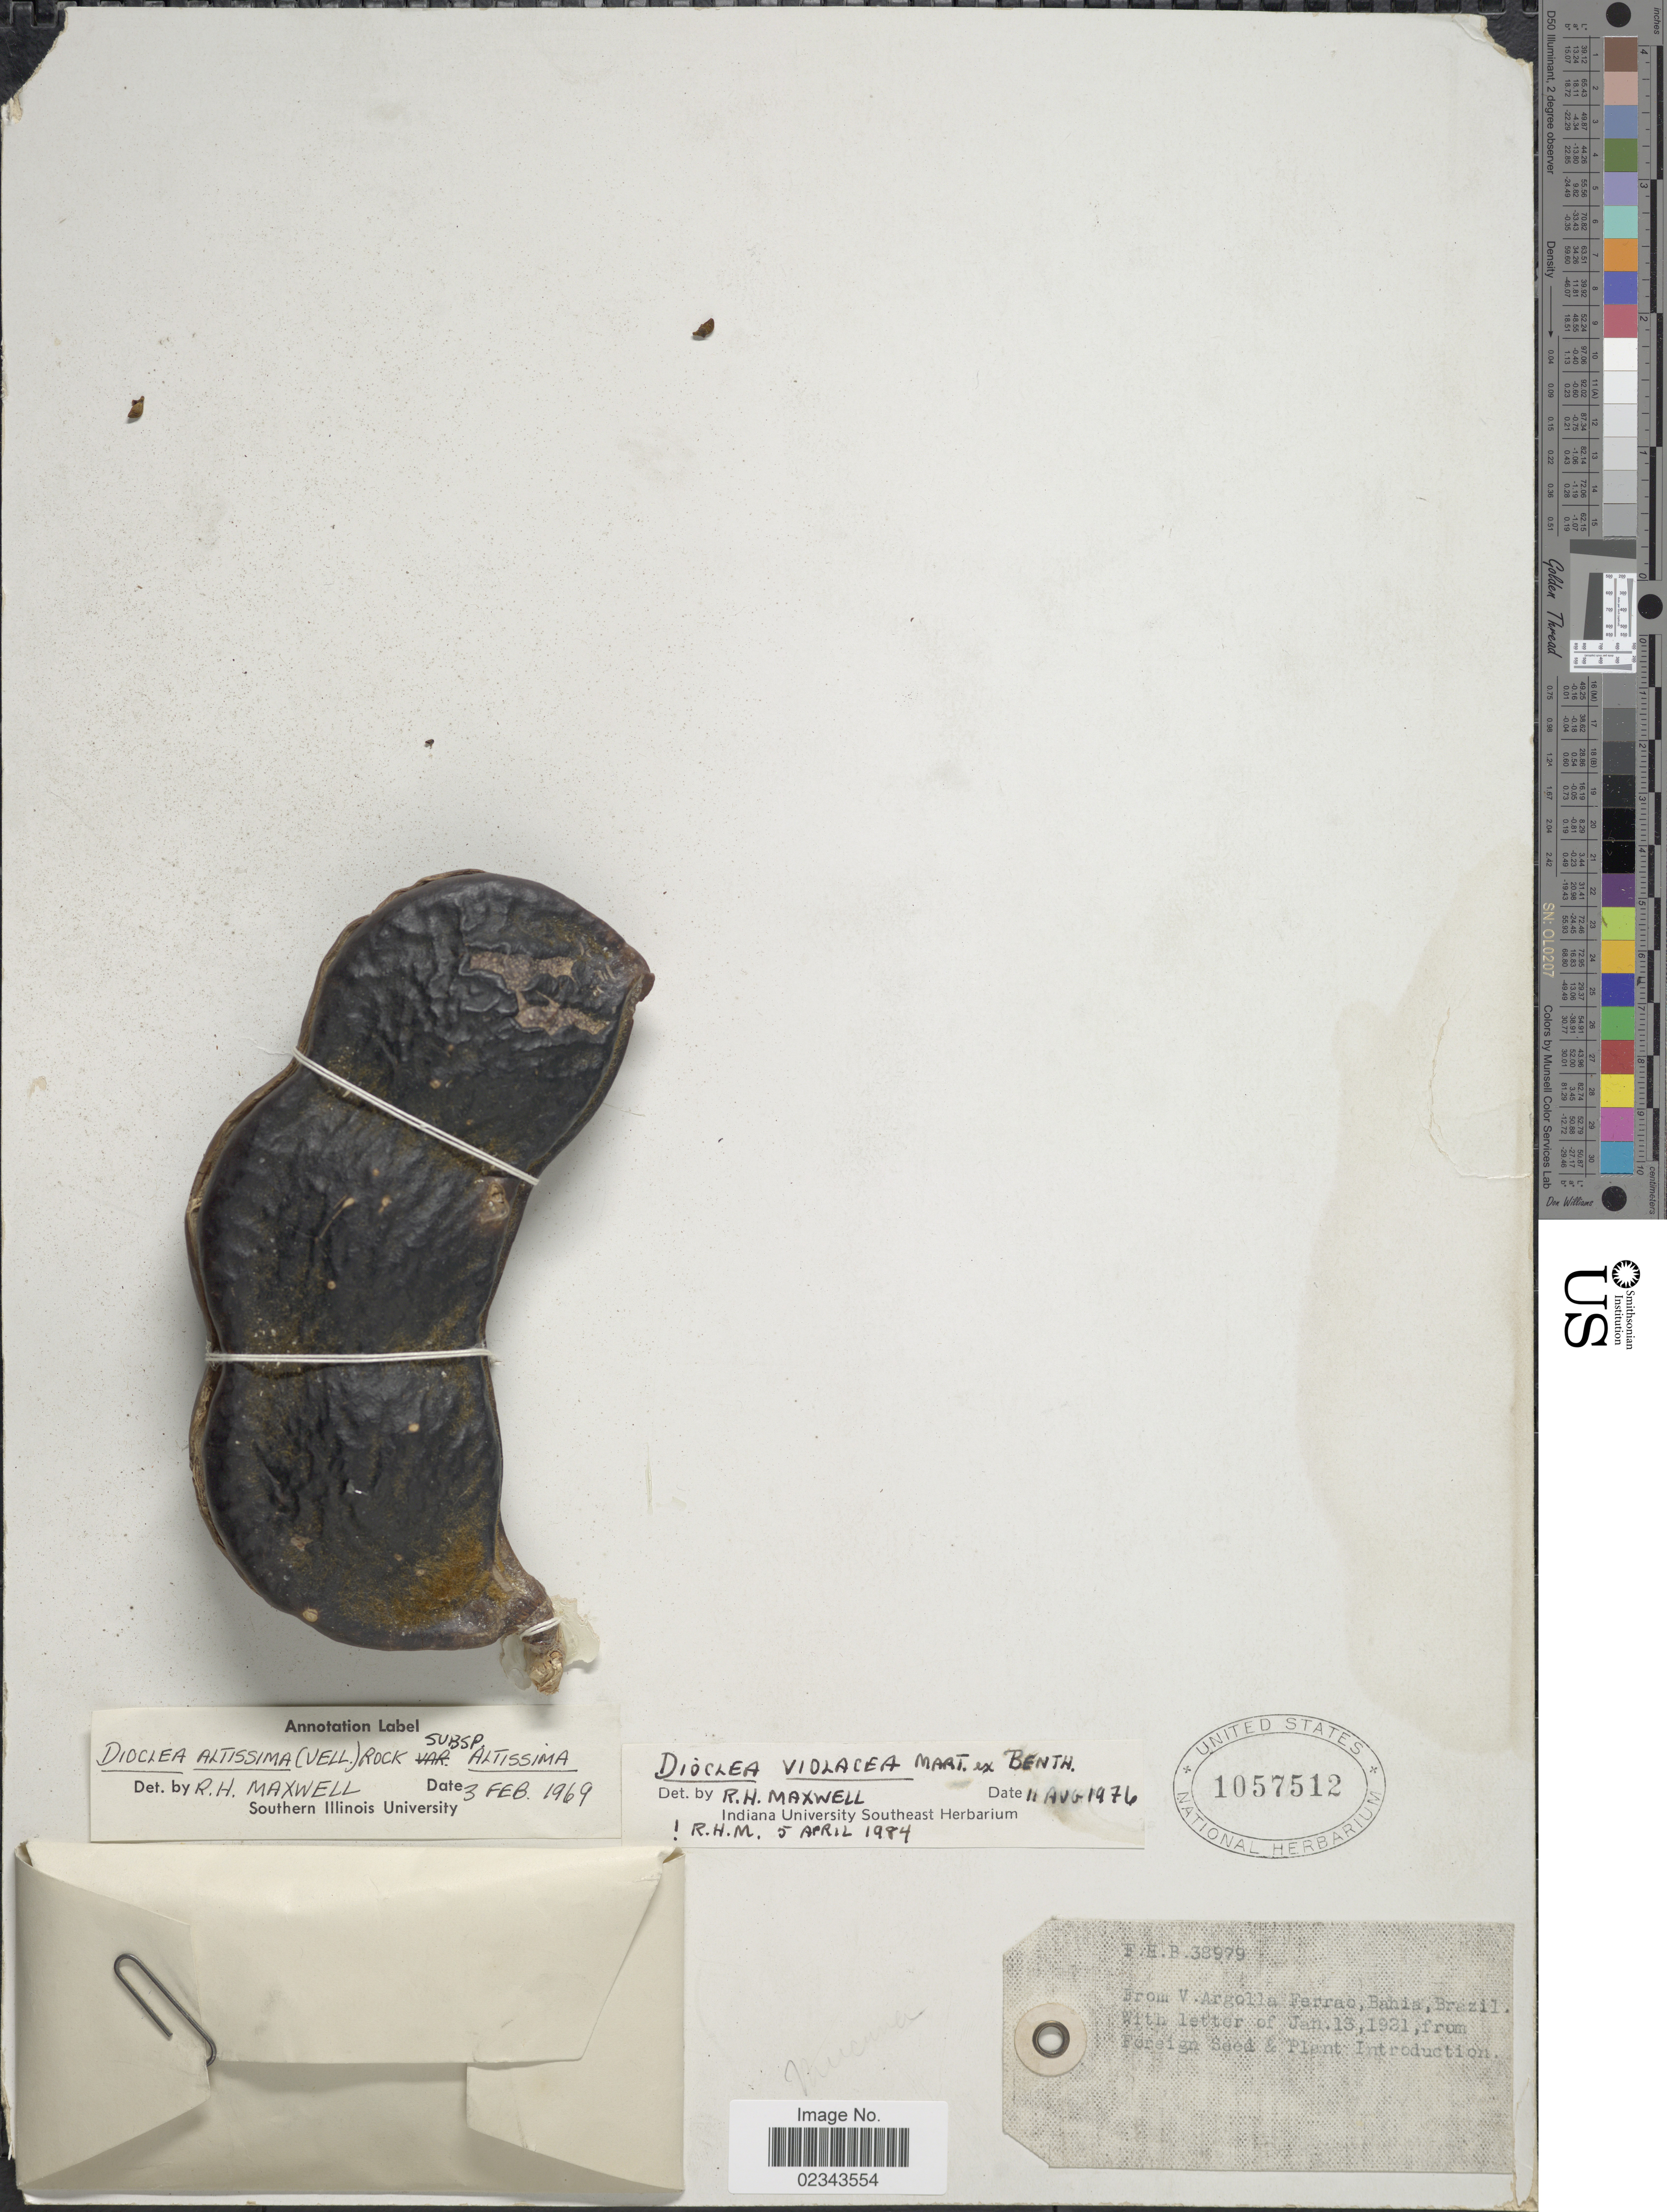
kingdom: Plantae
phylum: Tracheophyta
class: Magnoliopsida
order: Fabales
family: Fabaceae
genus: Macropsychanthus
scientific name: Macropsychanthus violaceus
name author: (Mart. ex Benth.) L.P. Queiroz & Snak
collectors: F. E. B.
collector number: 38979?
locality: From V. Argolla Ferrao, Bahia, Brazil. With letter from Foreign Seed & Plant Introduction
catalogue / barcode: US 1057512